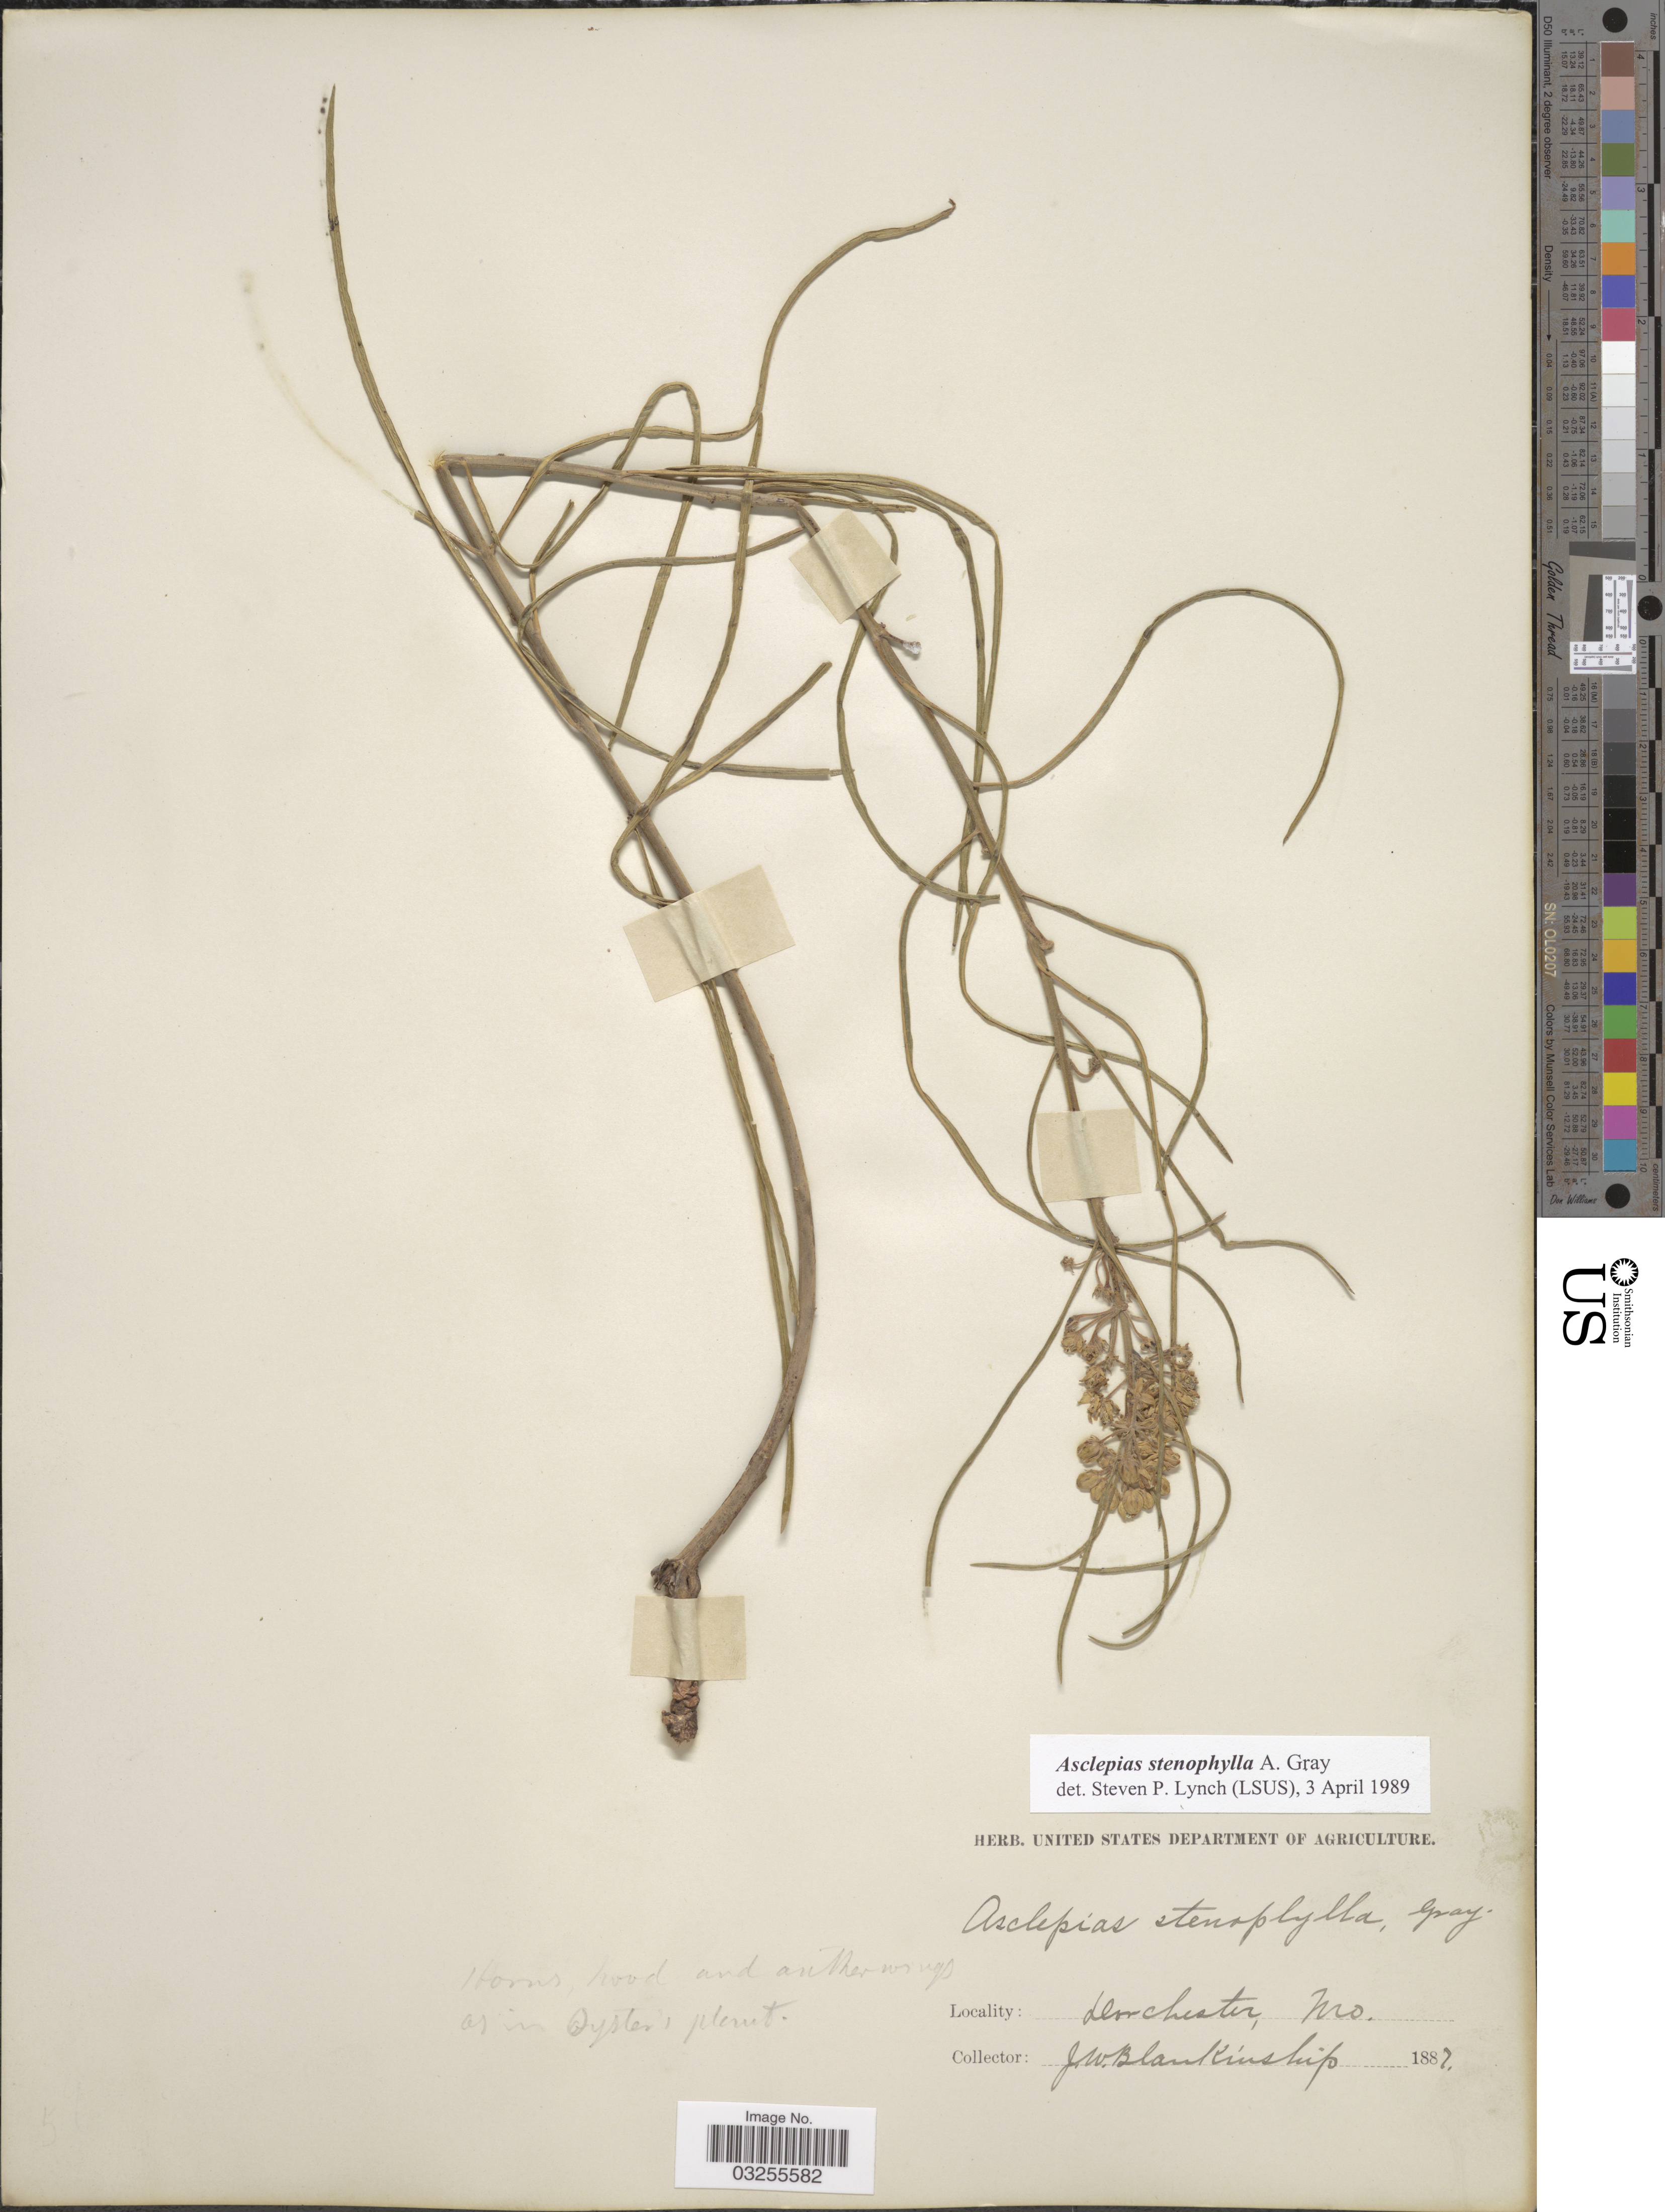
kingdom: Plantae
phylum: Tracheophyta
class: Magnoliopsida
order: Gentianales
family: Apocynaceae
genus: Asclepias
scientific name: Asclepias stenophylla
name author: A. Gray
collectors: J. W. Blankinship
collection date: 1887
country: United States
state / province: Missouri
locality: Worchester.